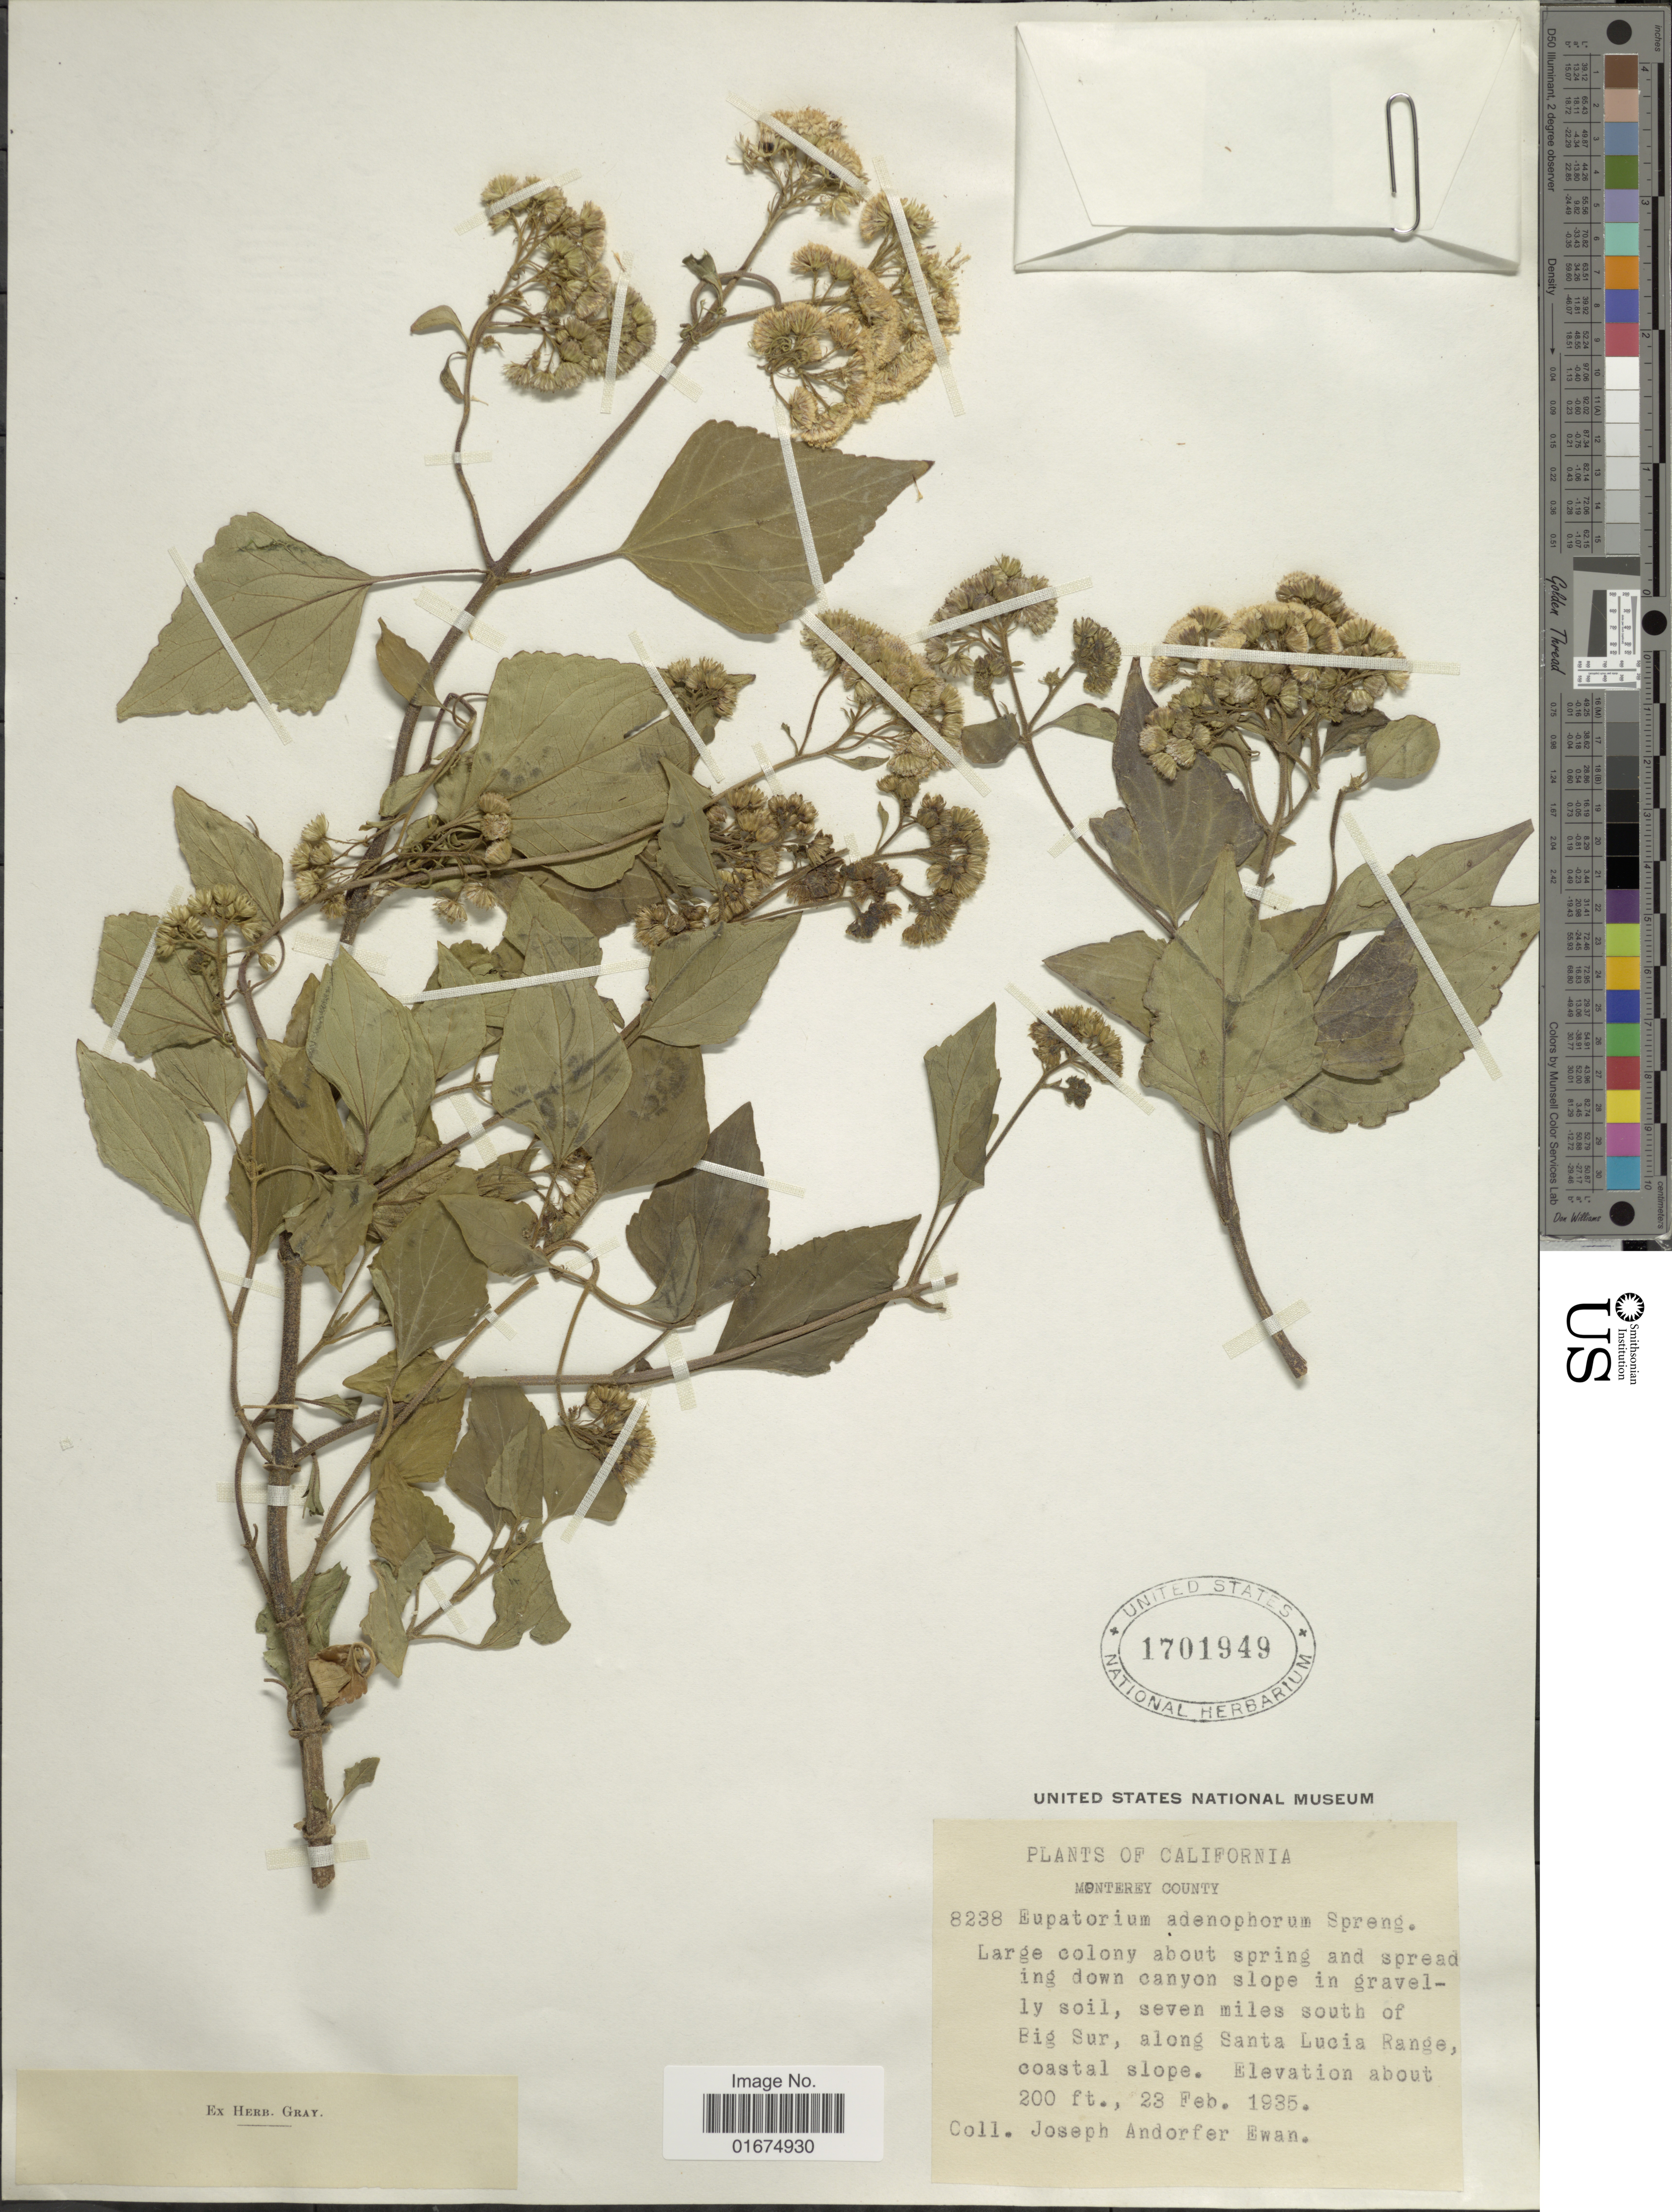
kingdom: Plantae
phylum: Tracheophyta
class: Magnoliopsida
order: Asterales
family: Asteraceae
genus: Ageratina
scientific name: Ageratina adenophora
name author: (Spreng.) R.M. King & H. Rob.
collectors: J. A. Ewan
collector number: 8238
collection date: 1935-02-23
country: United States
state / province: California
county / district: Monterey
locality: Monterey County, seven miles south of Big Sur, along Santa Lucia Range, coastal slope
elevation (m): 61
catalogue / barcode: US 1701949